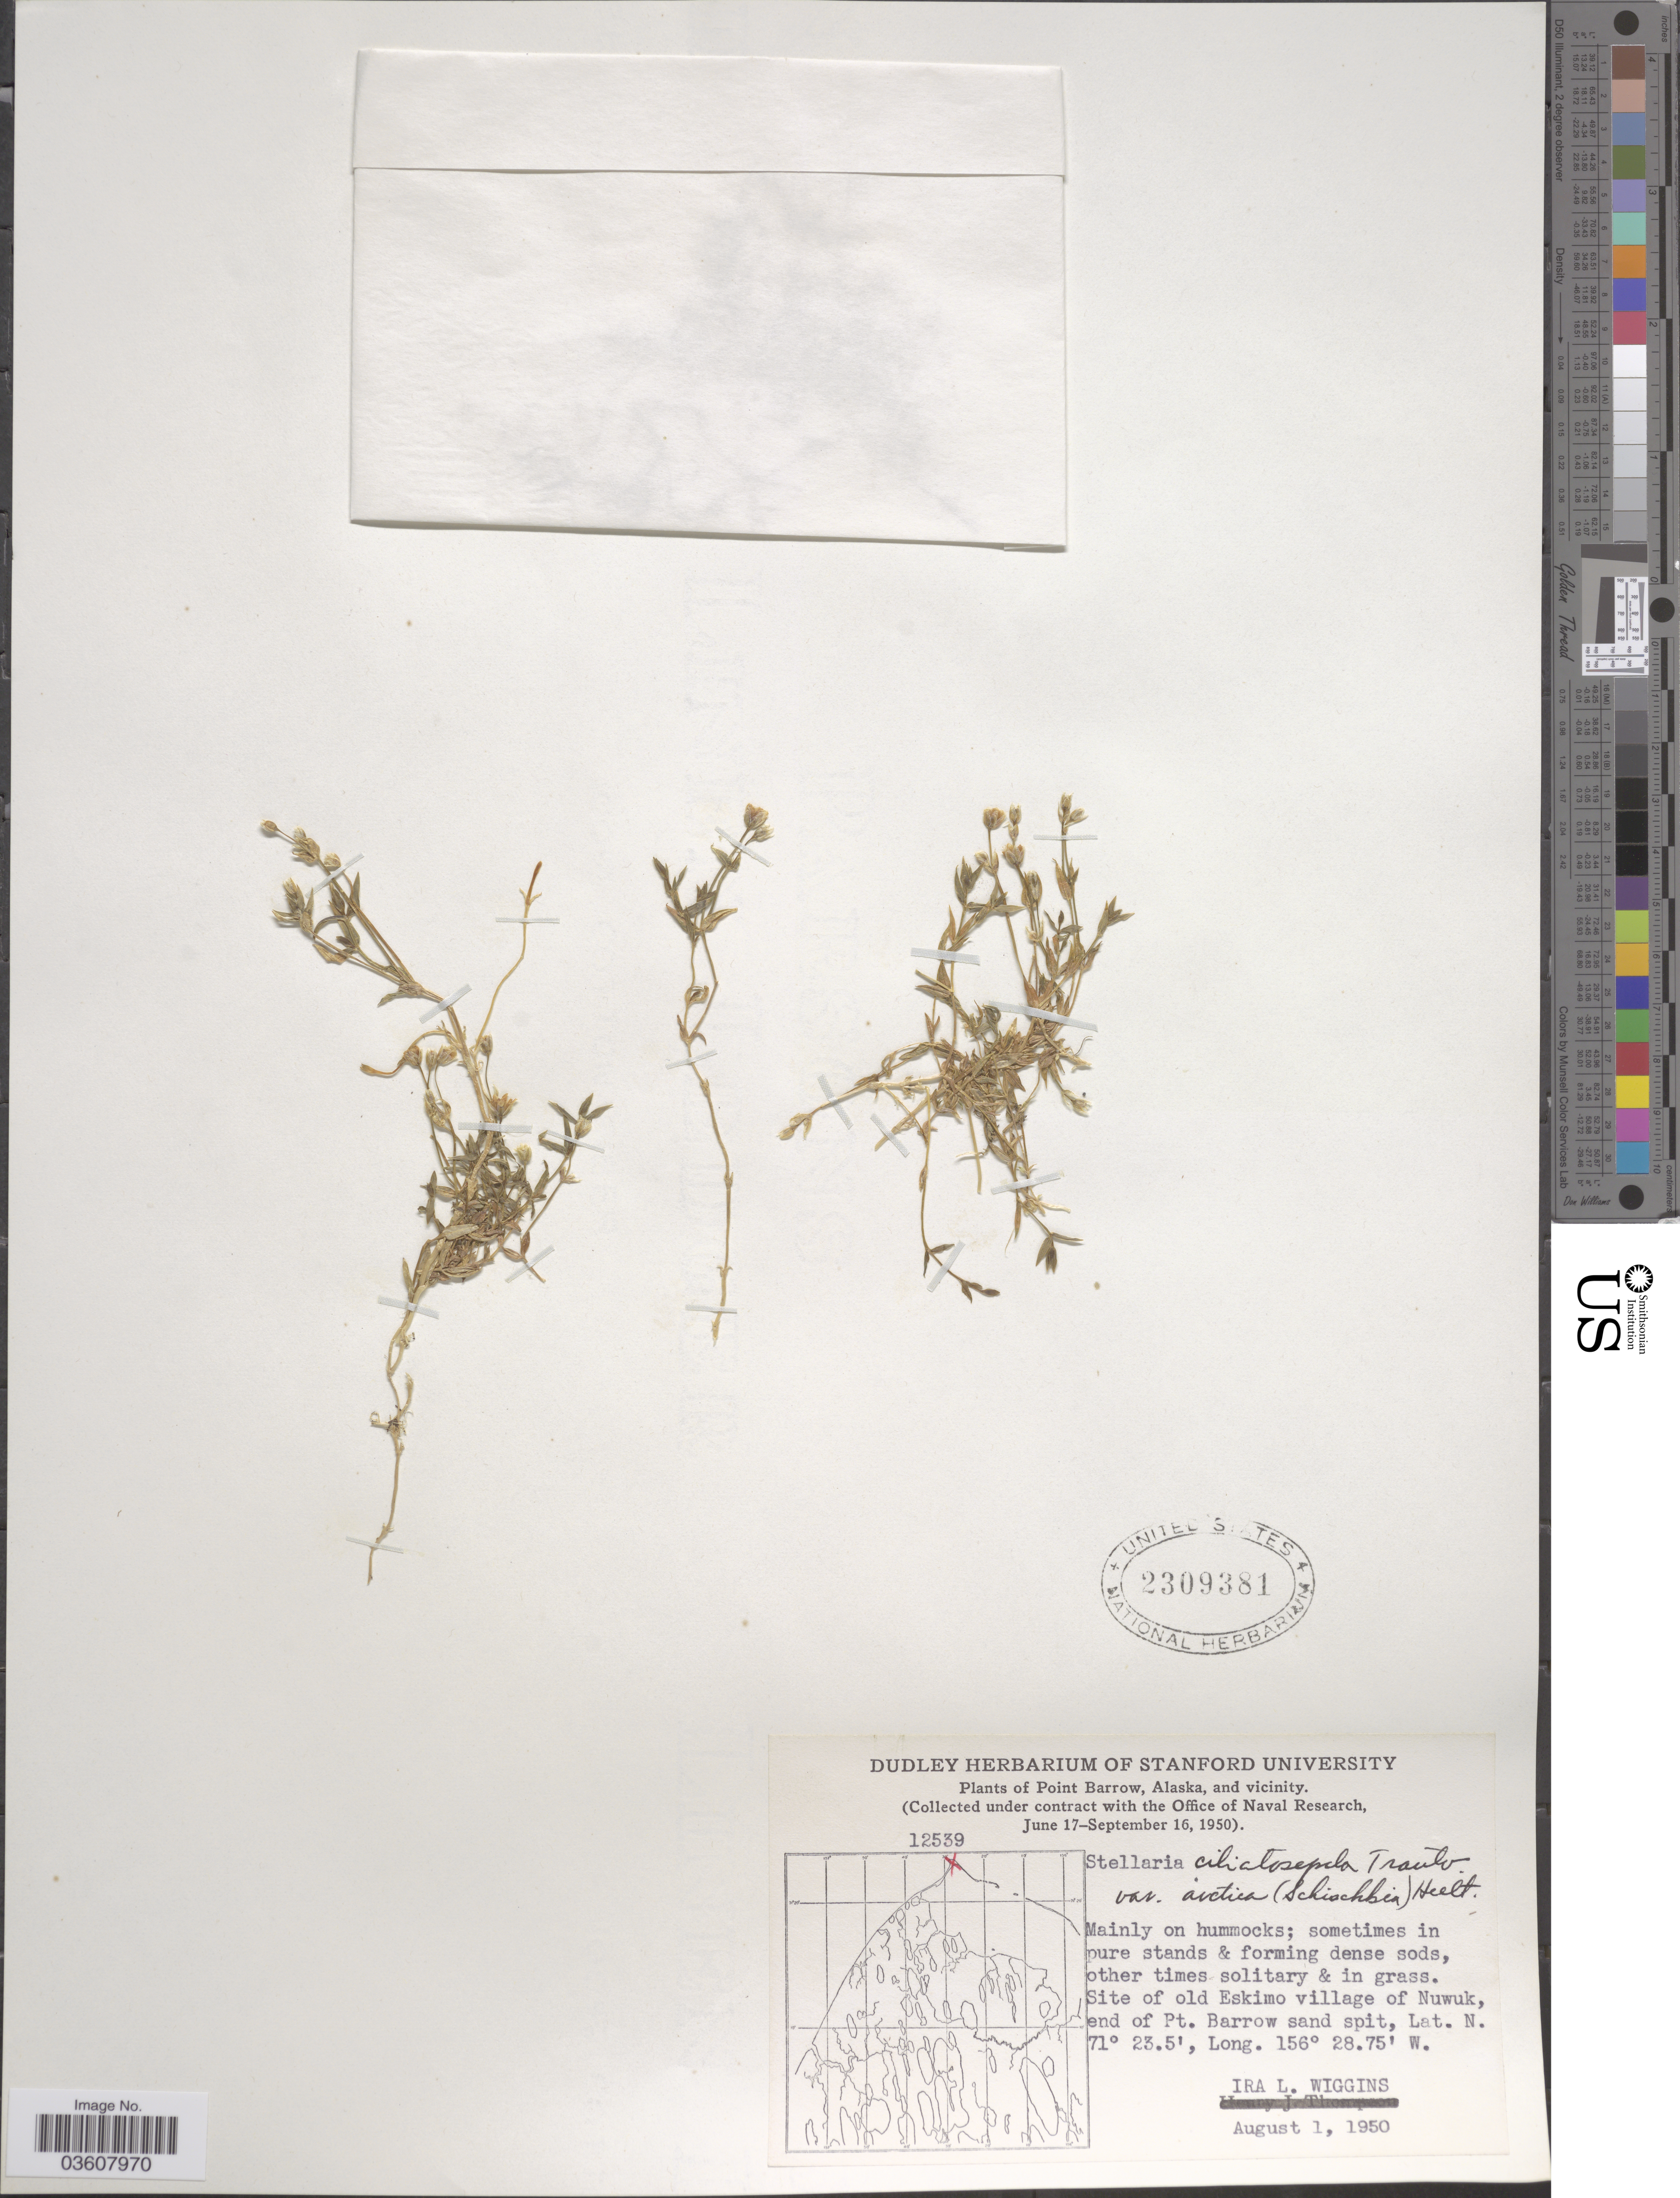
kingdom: Plantae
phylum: Tracheophyta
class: Magnoliopsida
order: Caryophyllales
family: Caryophyllaceae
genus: Stellaria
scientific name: Stellaria ciliatosepala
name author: Trautv.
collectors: I. L. Wiggins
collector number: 12539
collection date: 1950-08-01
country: United States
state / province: Alaska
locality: Point Barrow, Alaska, and vicinity. Site of old Eskimo village of Nuwuk, end of Pt. Barrow sand spit.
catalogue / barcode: US 2309381